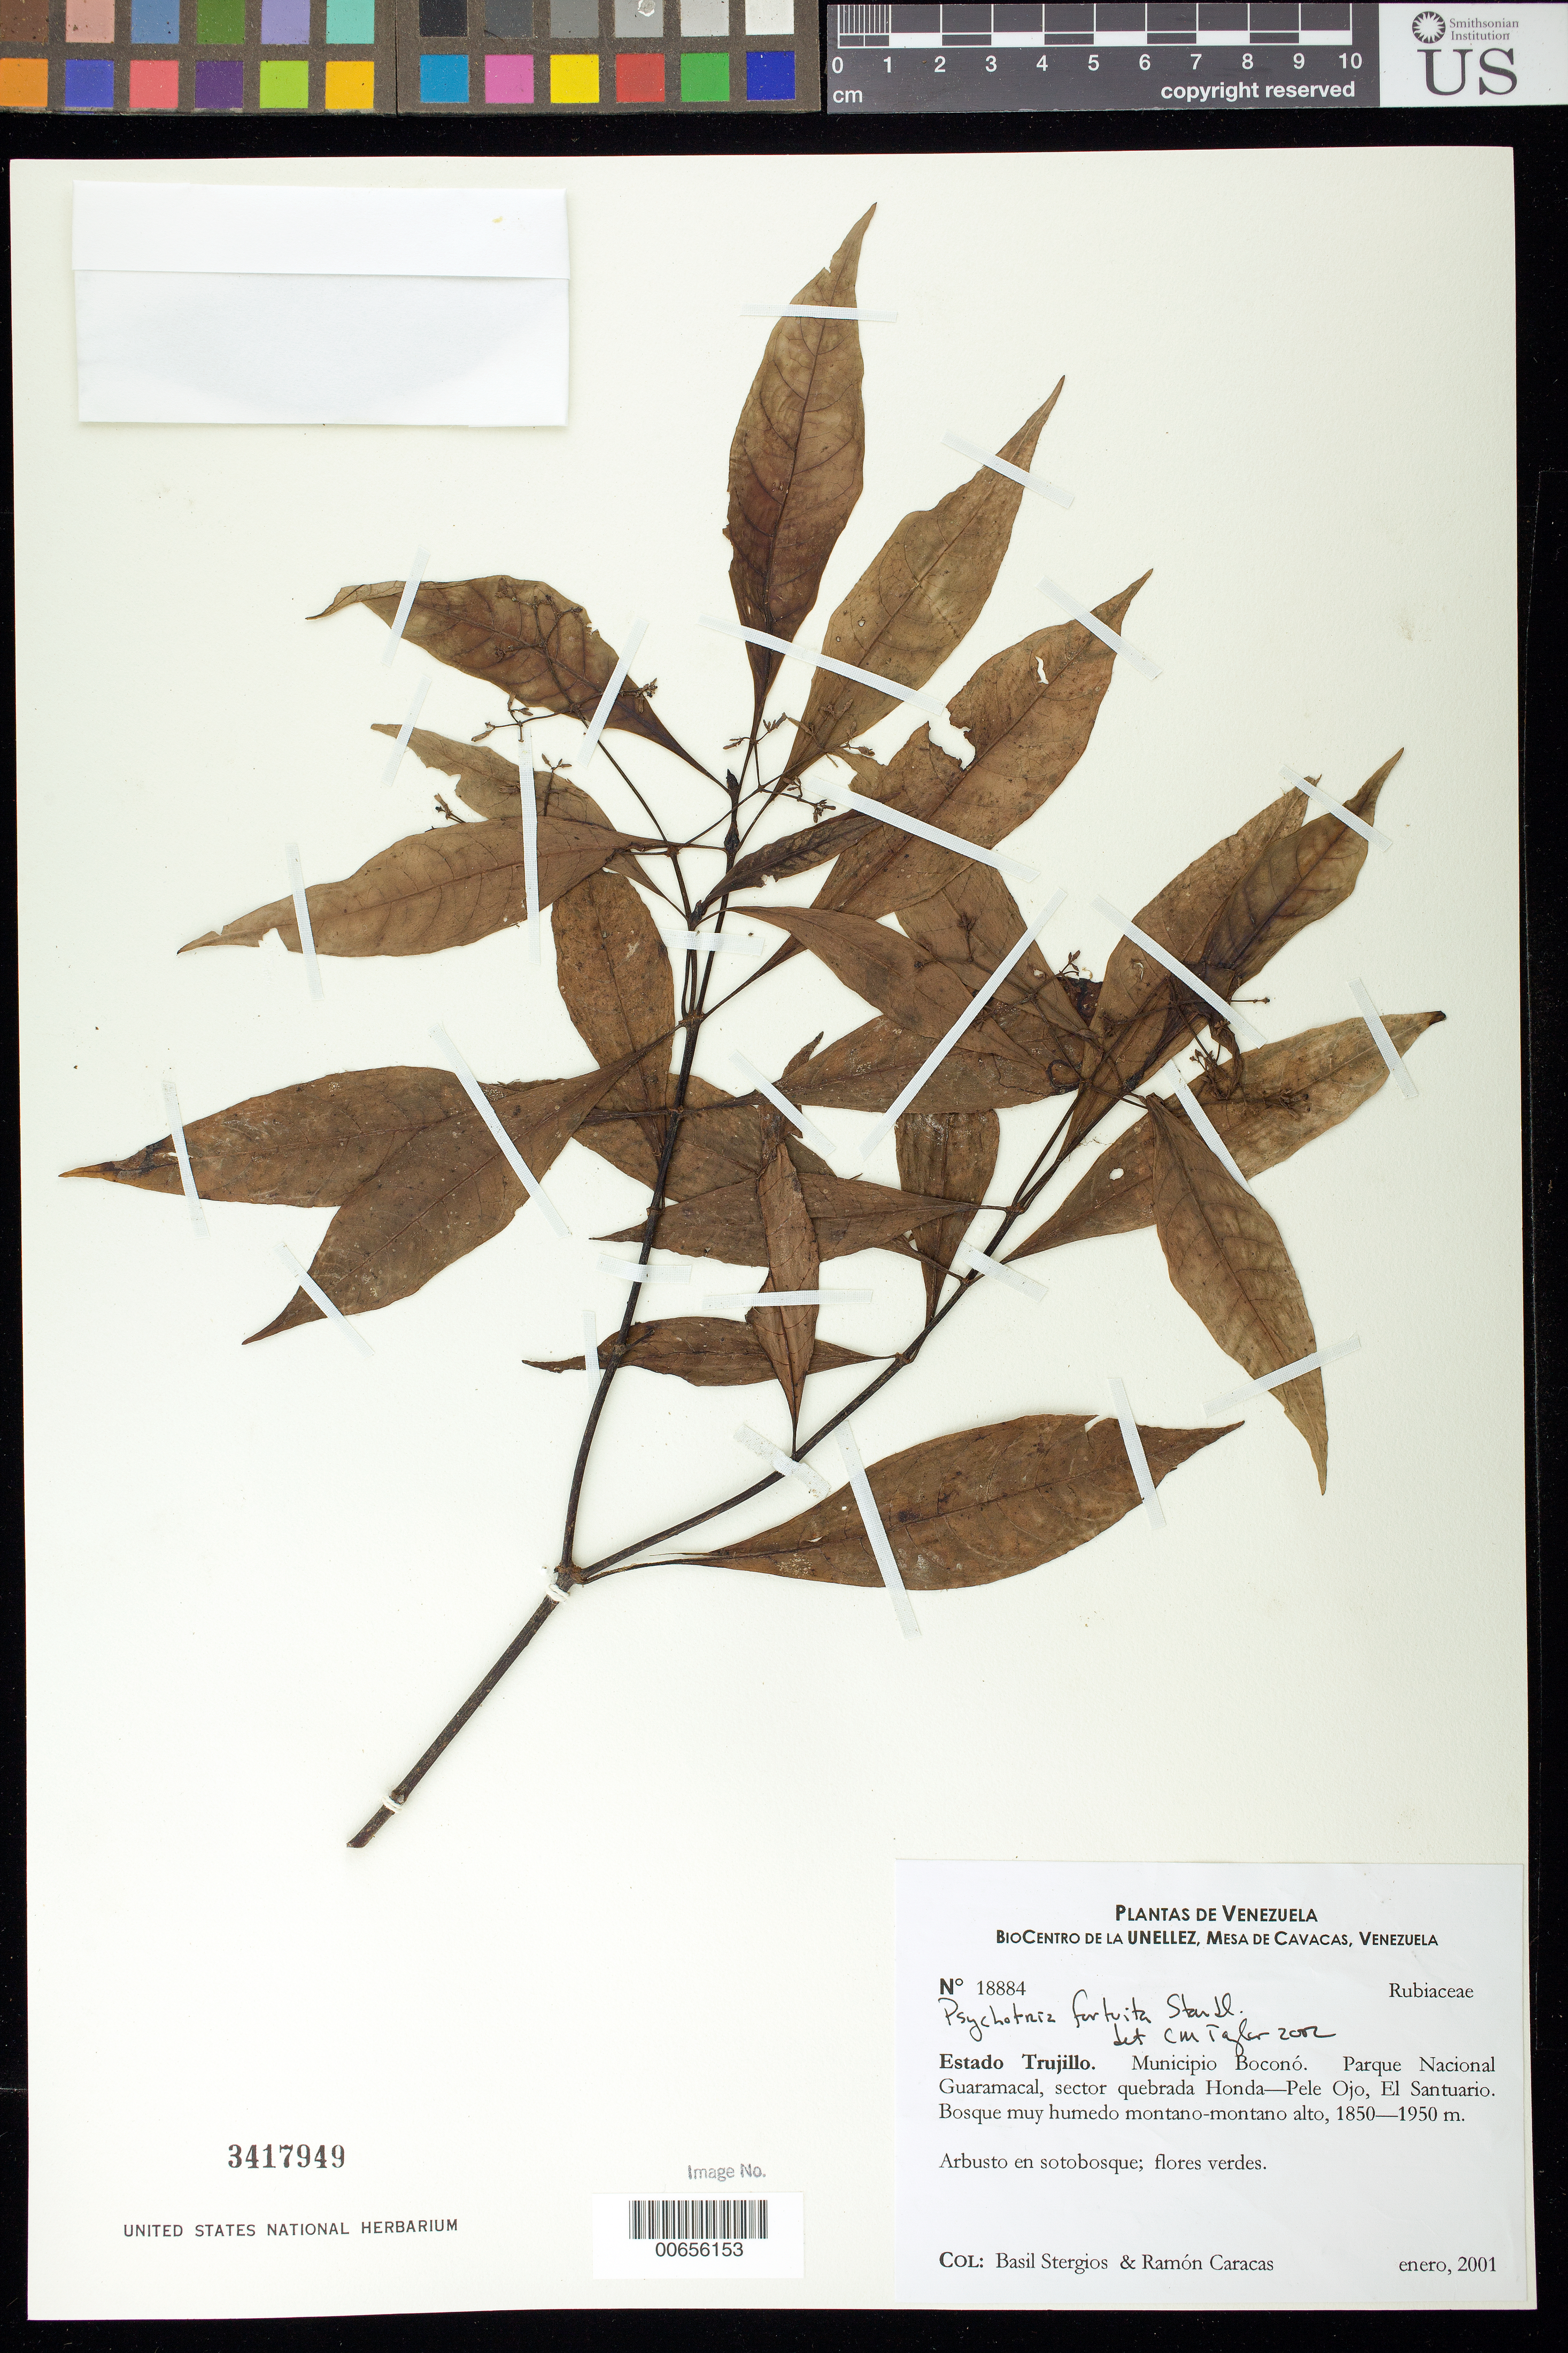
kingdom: Plantae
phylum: Tracheophyta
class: Magnoliopsida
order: Gentianales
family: Rubiaceae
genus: Psychotria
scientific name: Psychotria fortuita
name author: Standl.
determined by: Taylor, Charlotte M.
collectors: B. G. Stergios & R. Caracas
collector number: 18884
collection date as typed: Jan 2001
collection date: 2001-01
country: Venezuela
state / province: Trujillo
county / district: Boconó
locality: Parque Nacional Guaramacal, sector quebrada Honda-Pele Ojo, El Santuario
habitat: Bosque muy húmedo montano-montano alto.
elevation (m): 1850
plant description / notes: MO, NY, PORT, US, VEN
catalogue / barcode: US 3417949